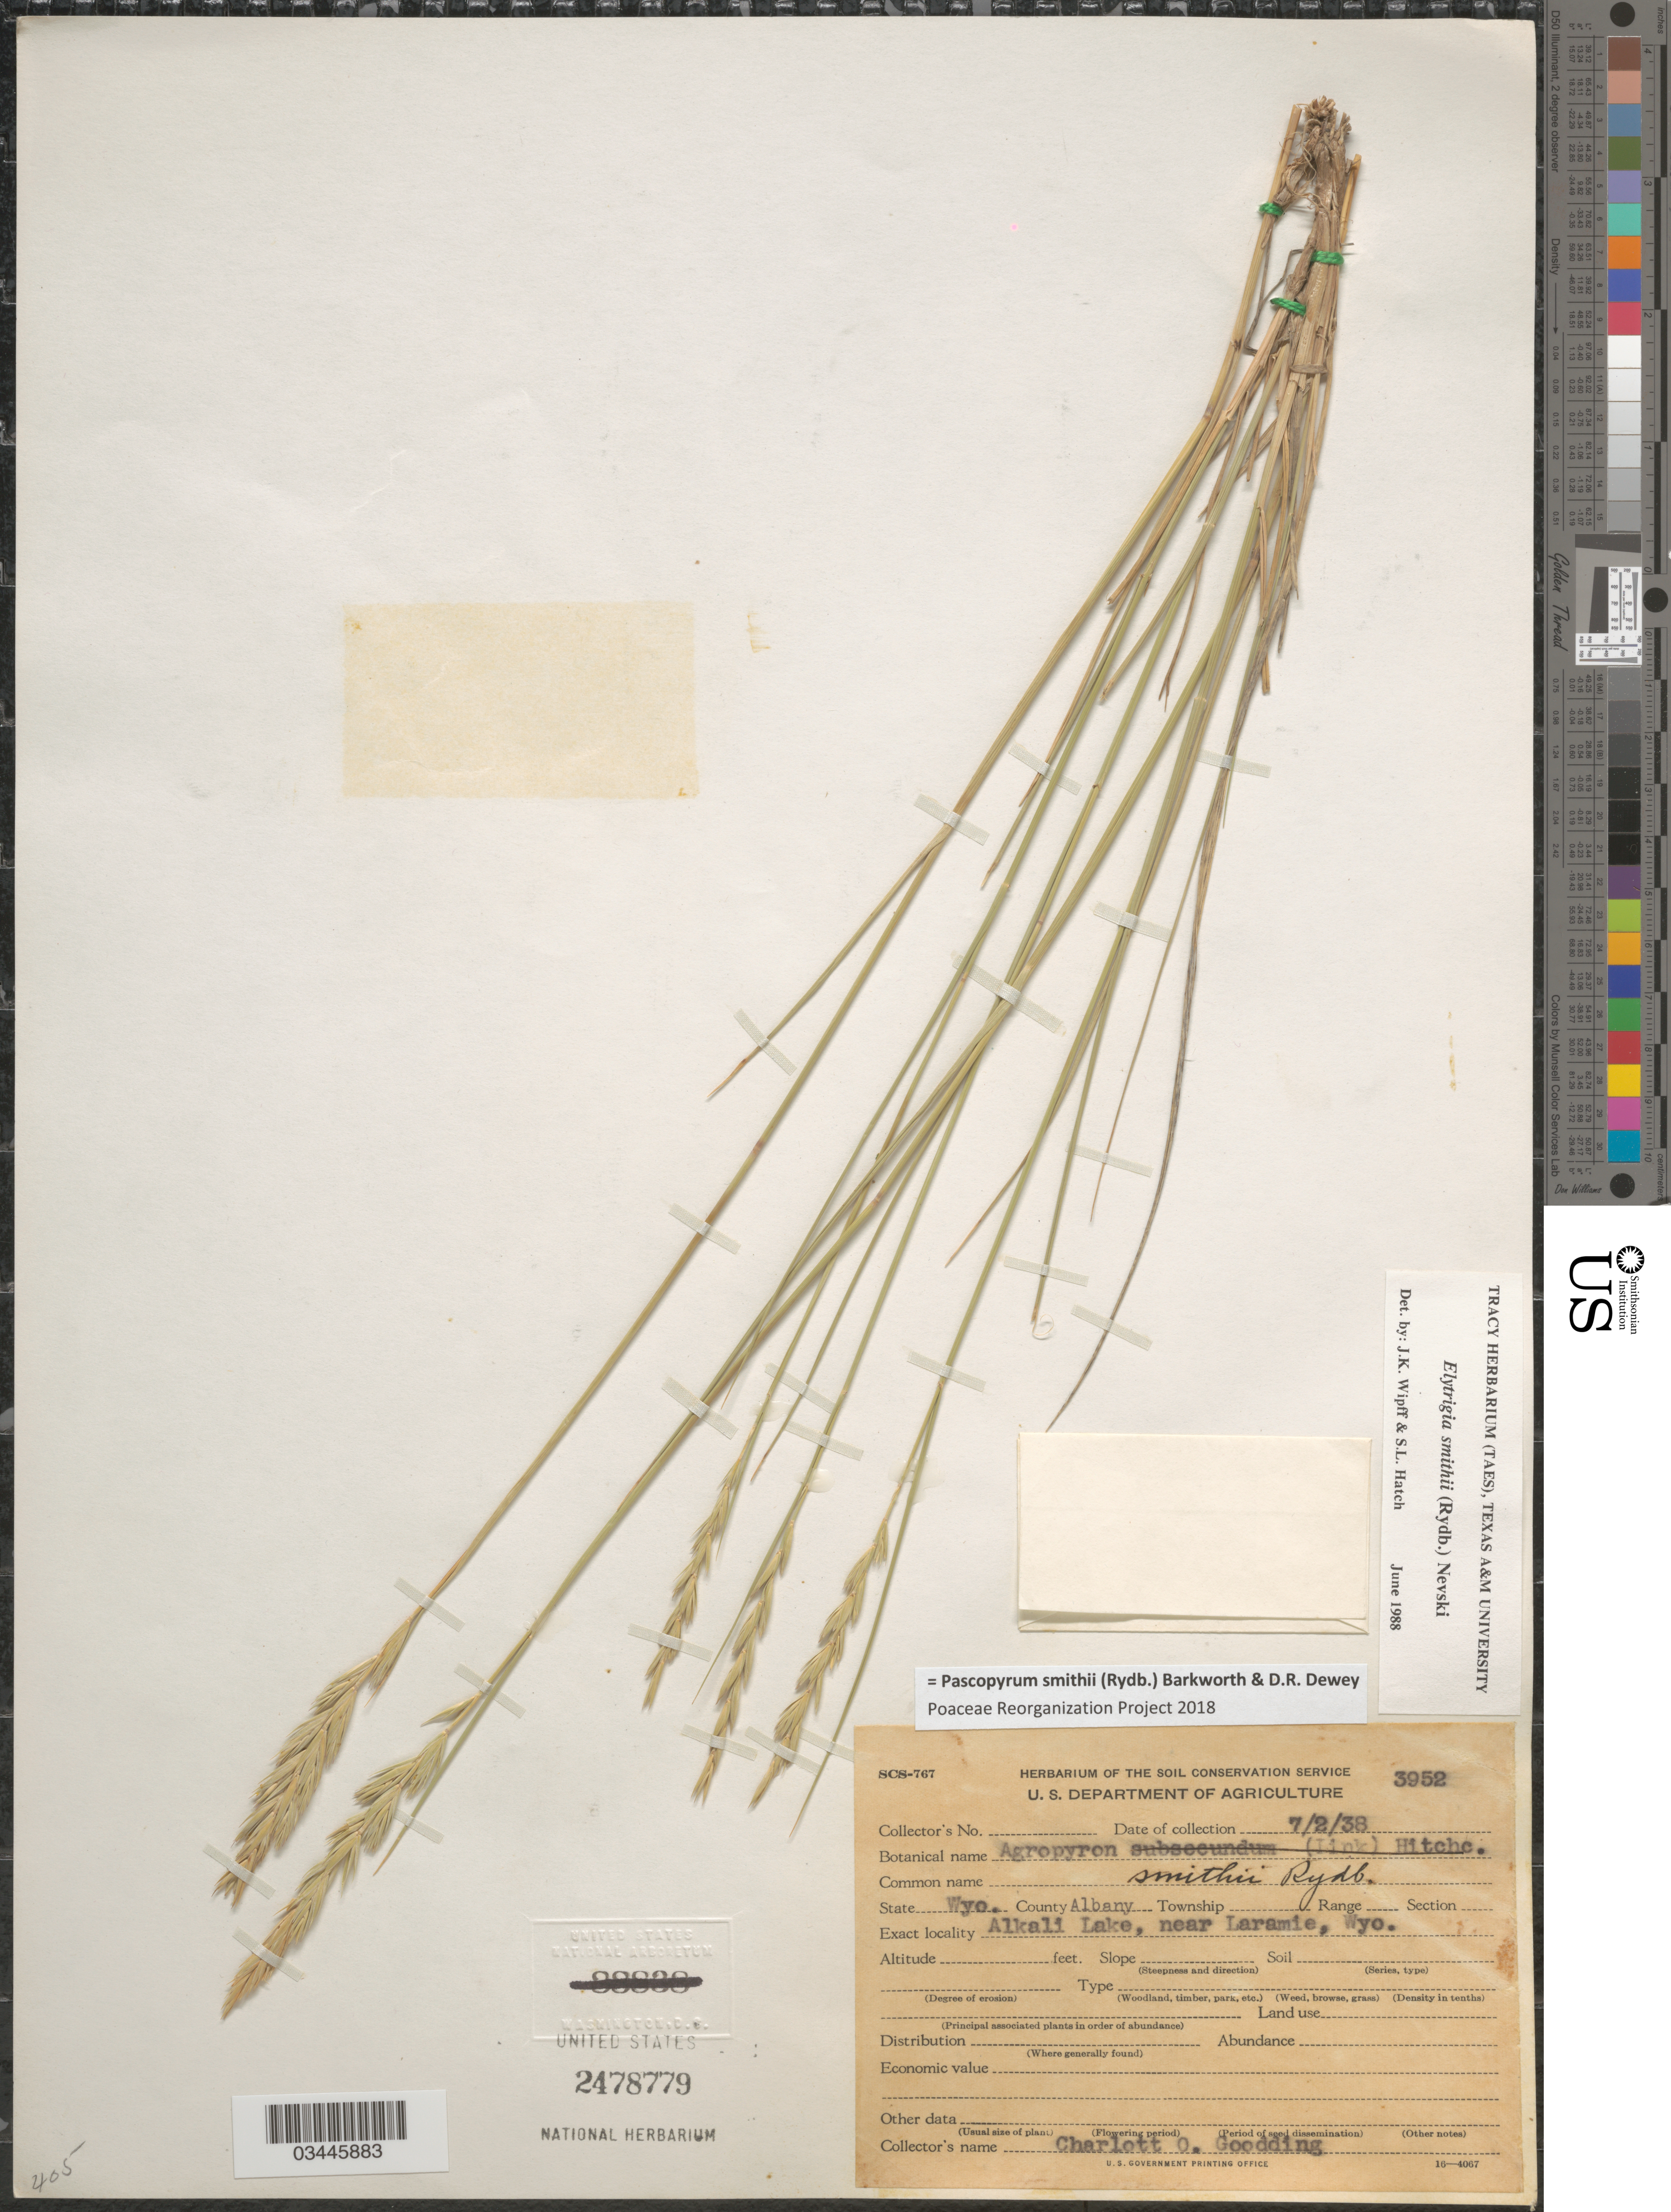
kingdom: Plantae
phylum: Tracheophyta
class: Liliopsida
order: Poales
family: Poaceae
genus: Pascopyrum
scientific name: Pascopyrum smithii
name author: (Rydb.) Barkworth & Dewey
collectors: C. Goodding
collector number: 3952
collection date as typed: Transcribed d/m/y: 2/7/38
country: United States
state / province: Wyoming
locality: County Albany. Alkali Lake, near Laramie.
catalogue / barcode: US 2478779